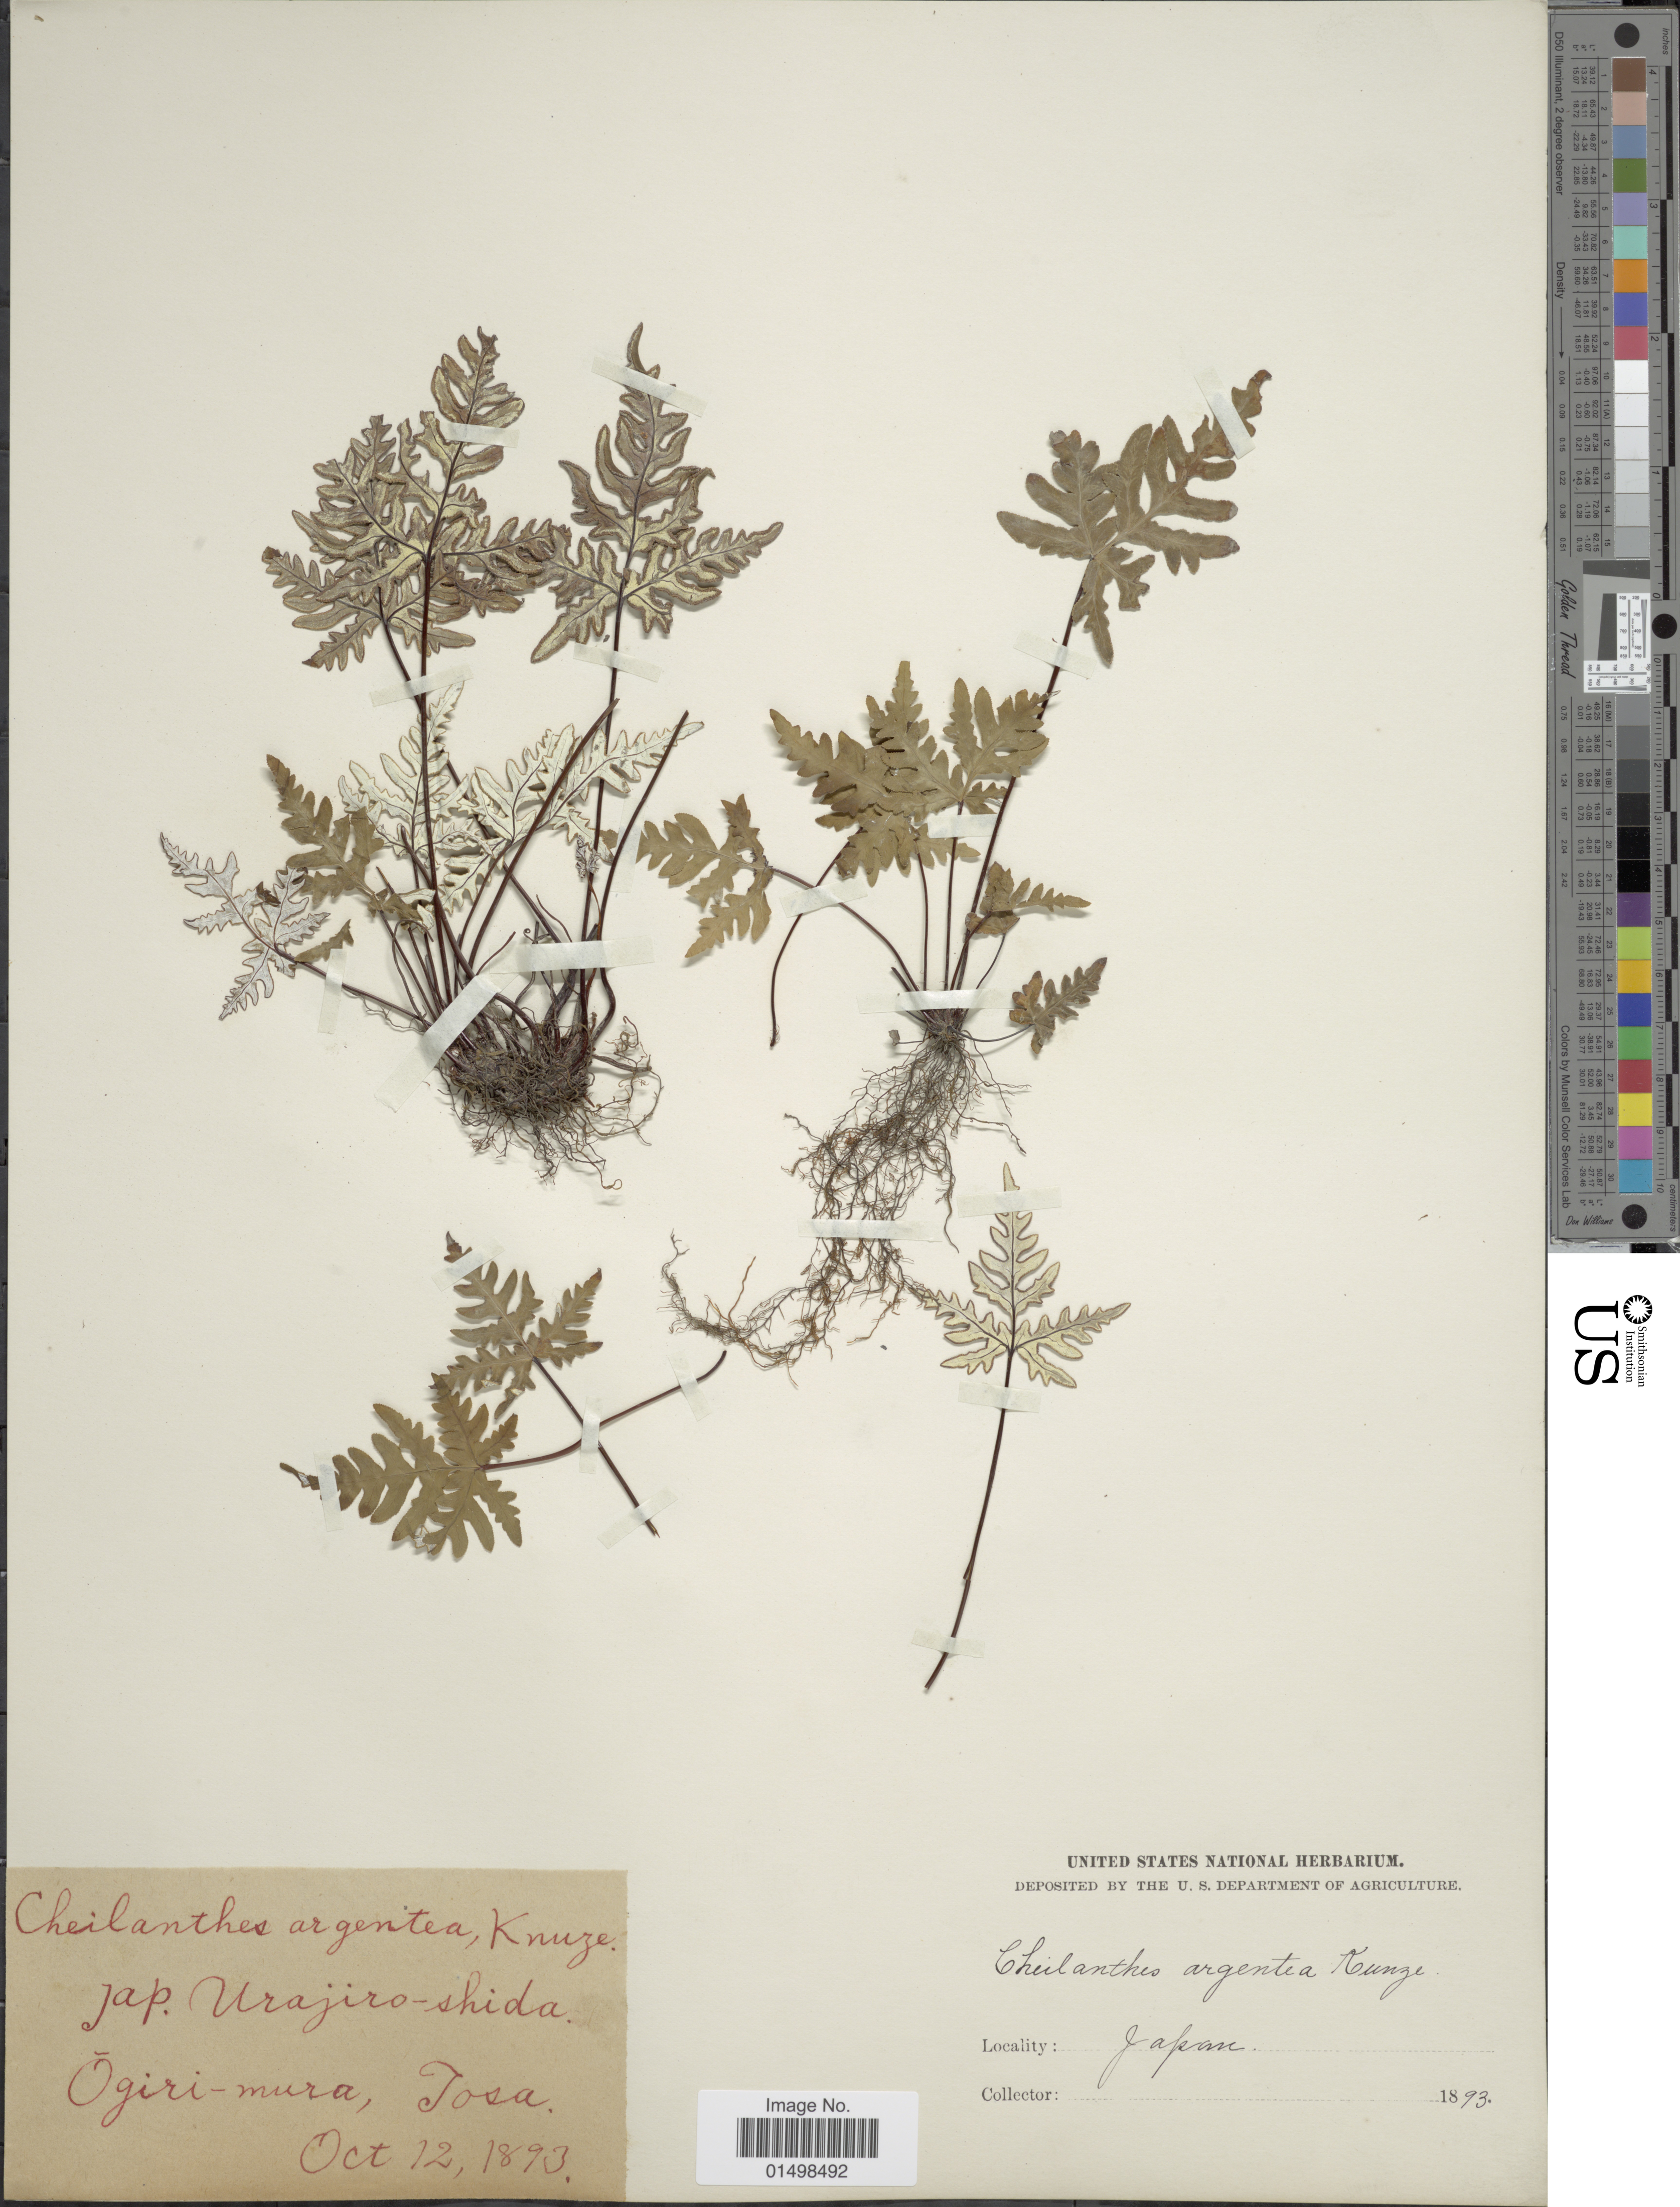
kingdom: Plantae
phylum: Tracheophyta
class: Polypodiopsida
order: Polypodiales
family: Pteridaceae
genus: Aleuritopteris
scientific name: Aleuritopteris argentea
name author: (S.G. Gmel.) Fée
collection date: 1893-10-12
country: Japan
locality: Ogiri-mura, Tosa.